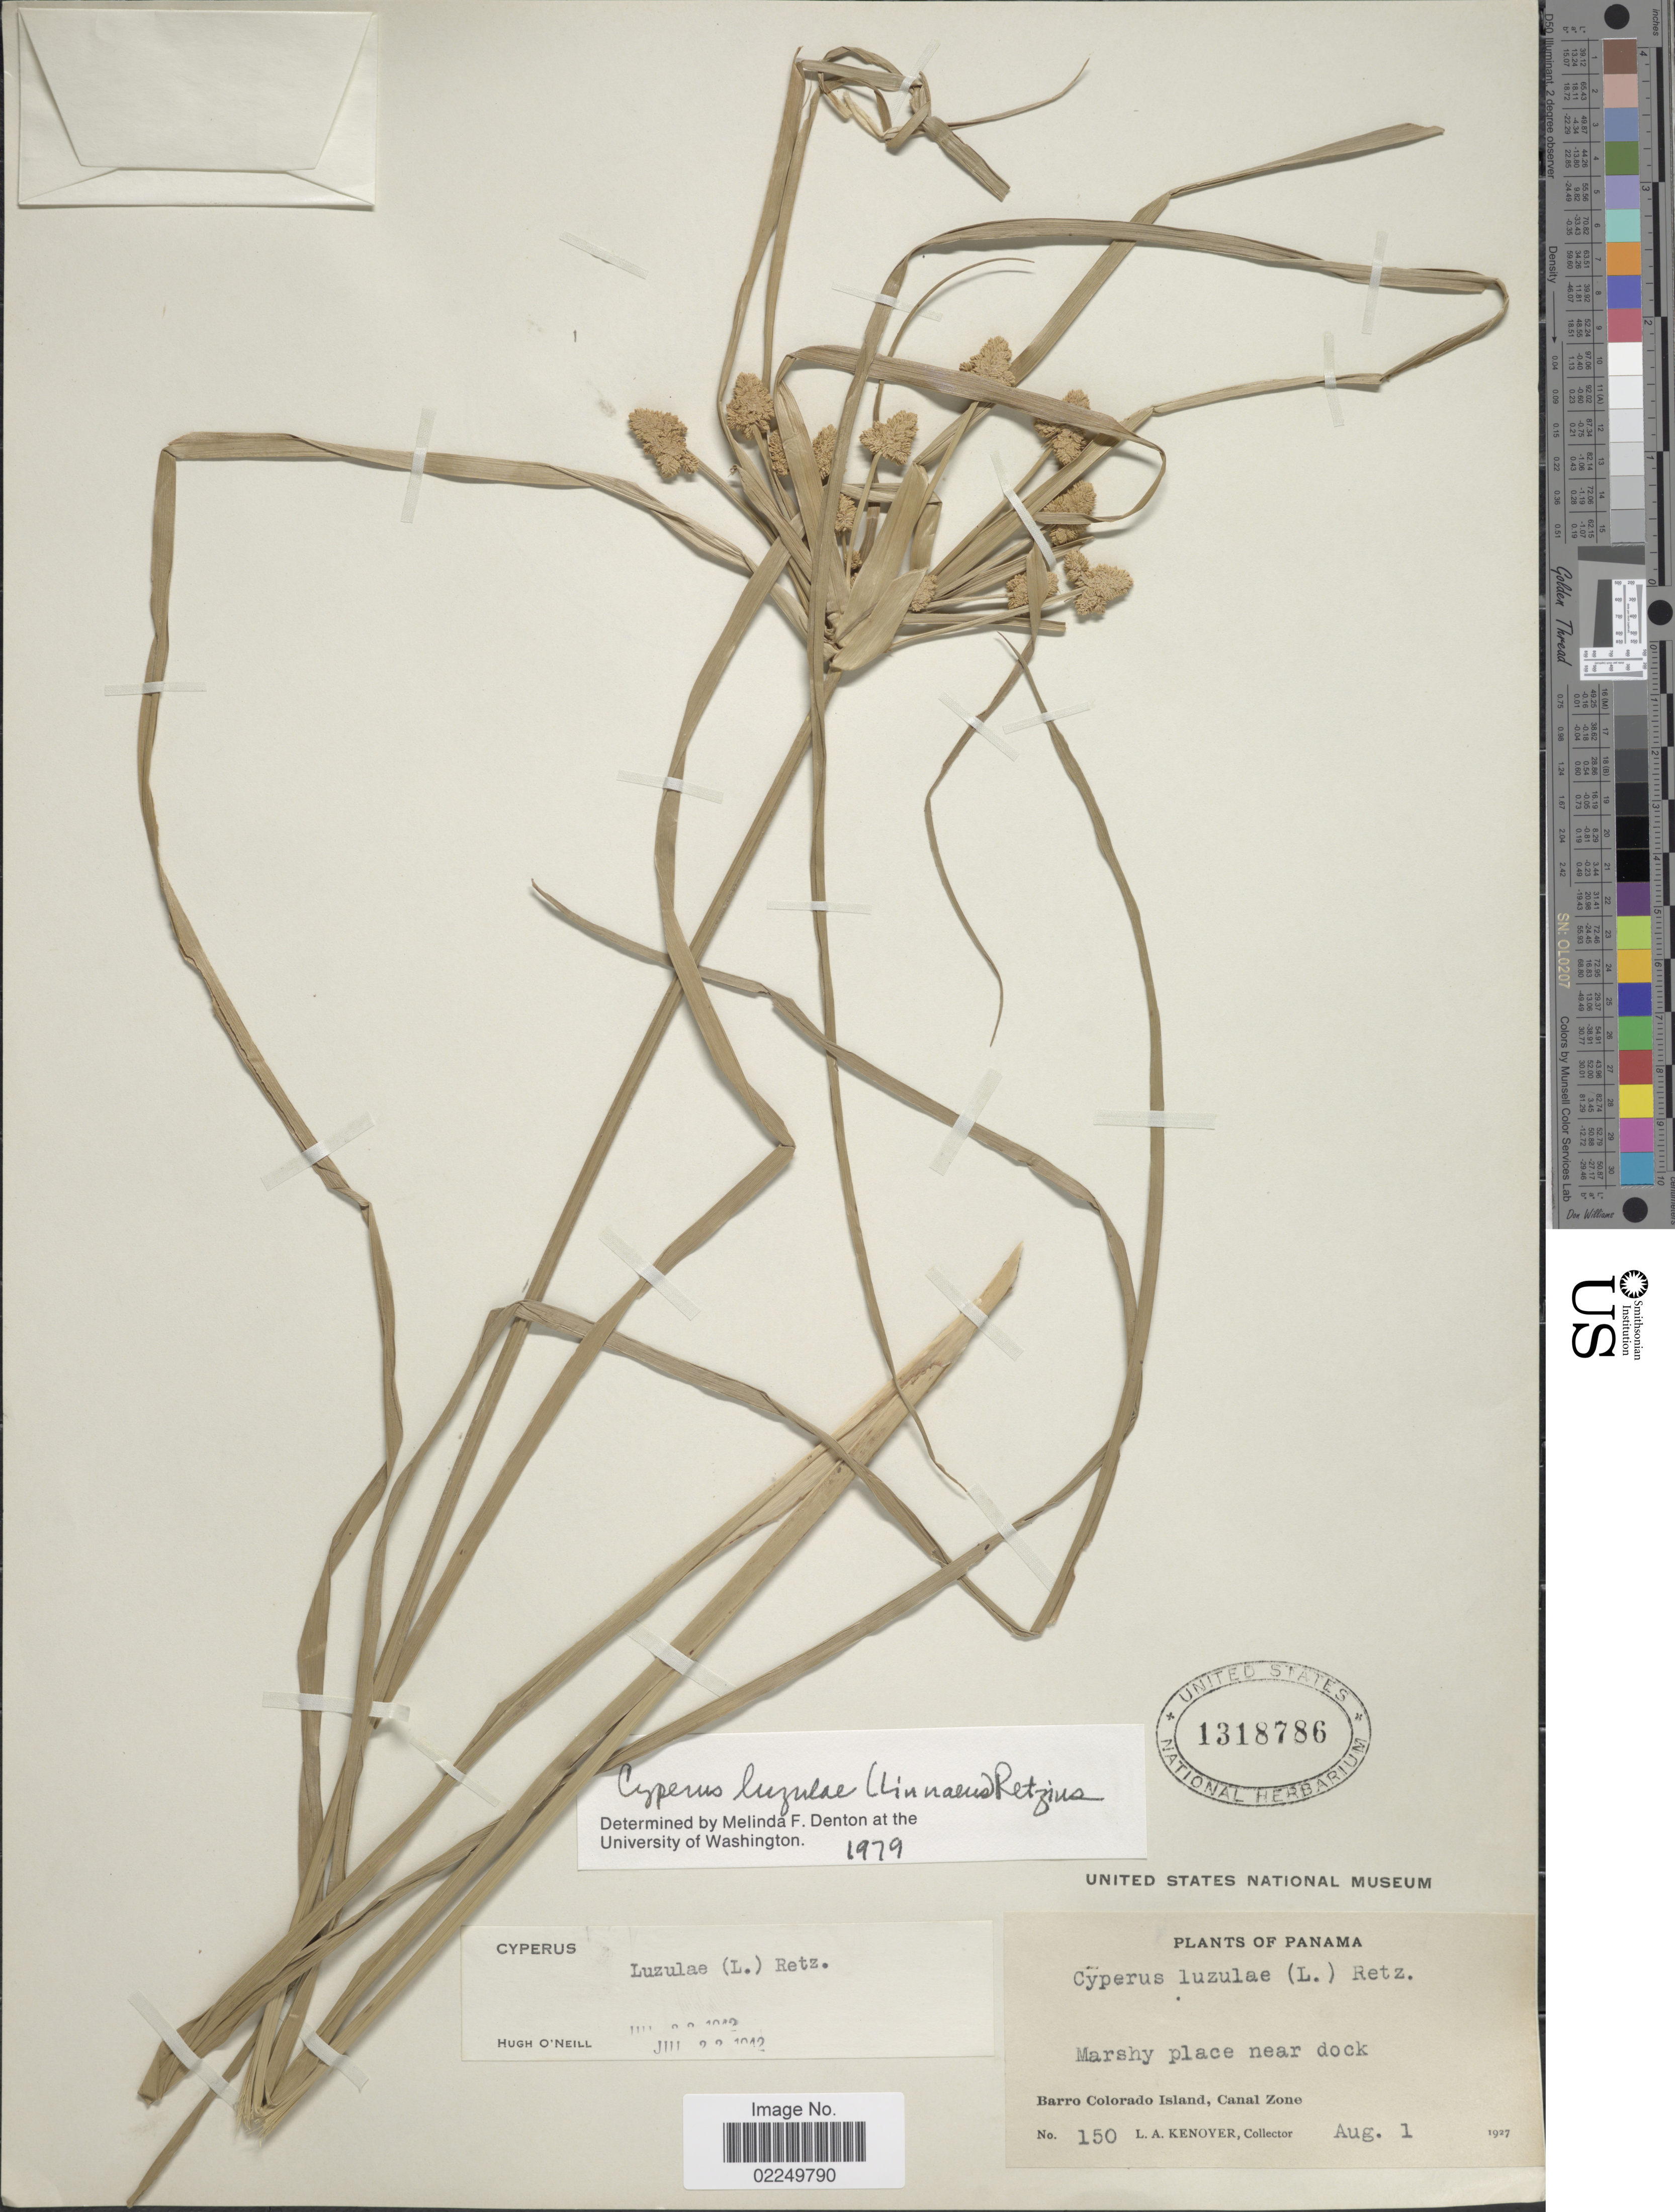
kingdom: Plantae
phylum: Tracheophyta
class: Liliopsida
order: Poales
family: Cyperaceae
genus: Cyperus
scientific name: Cyperus luzulae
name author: (L.) Rottb. ex Retz.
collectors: L. Kenover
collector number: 150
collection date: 1927-08-01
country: Panama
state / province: Panamá Oeste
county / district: Canal Zone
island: Barro Colorado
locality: Barro Colorado Island, Canal Zone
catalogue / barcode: US 1318786